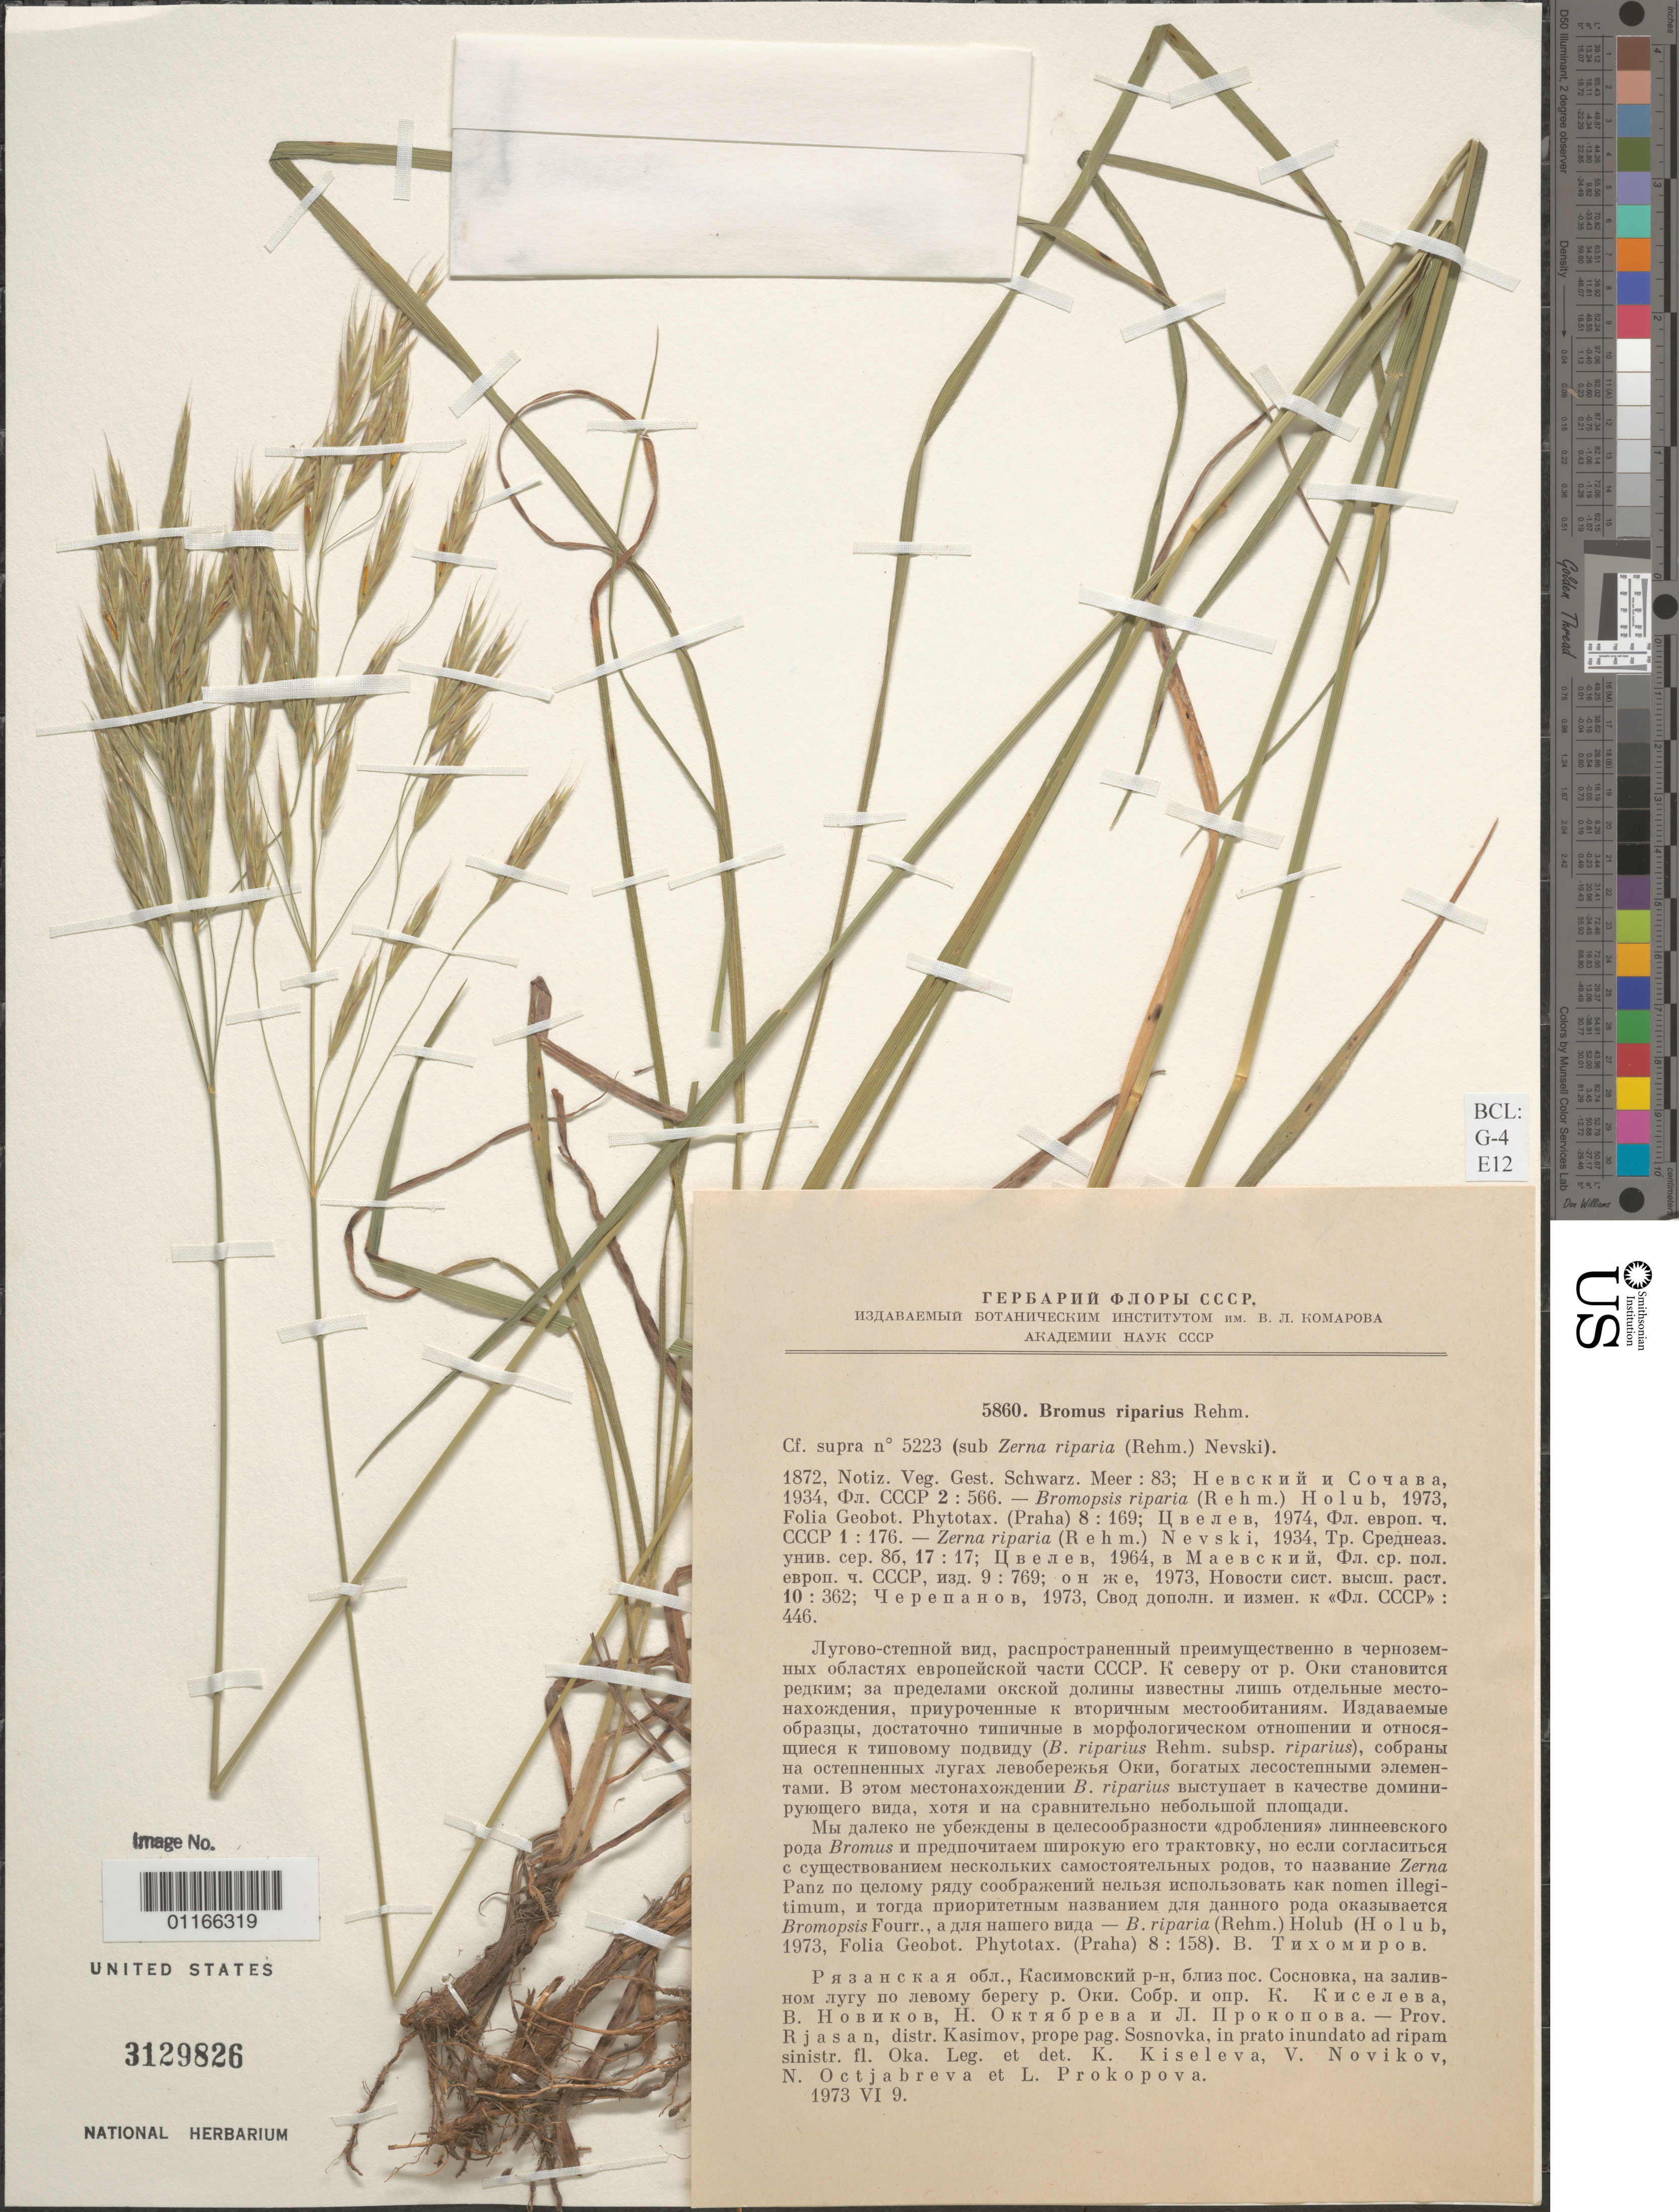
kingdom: Plantae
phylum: Tracheophyta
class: Liliopsida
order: Poales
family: Poaceae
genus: Bromus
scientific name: Bromus riparius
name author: Rehmann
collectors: K. Kiseleva, V. Novikov, N. Octjabreva & L. Prokopova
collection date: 1973-06-09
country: Russian Federation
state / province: Ryazan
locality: Prov. Rjasan, distr. Kasimov, prope pag. Sosnovka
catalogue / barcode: US 3129826